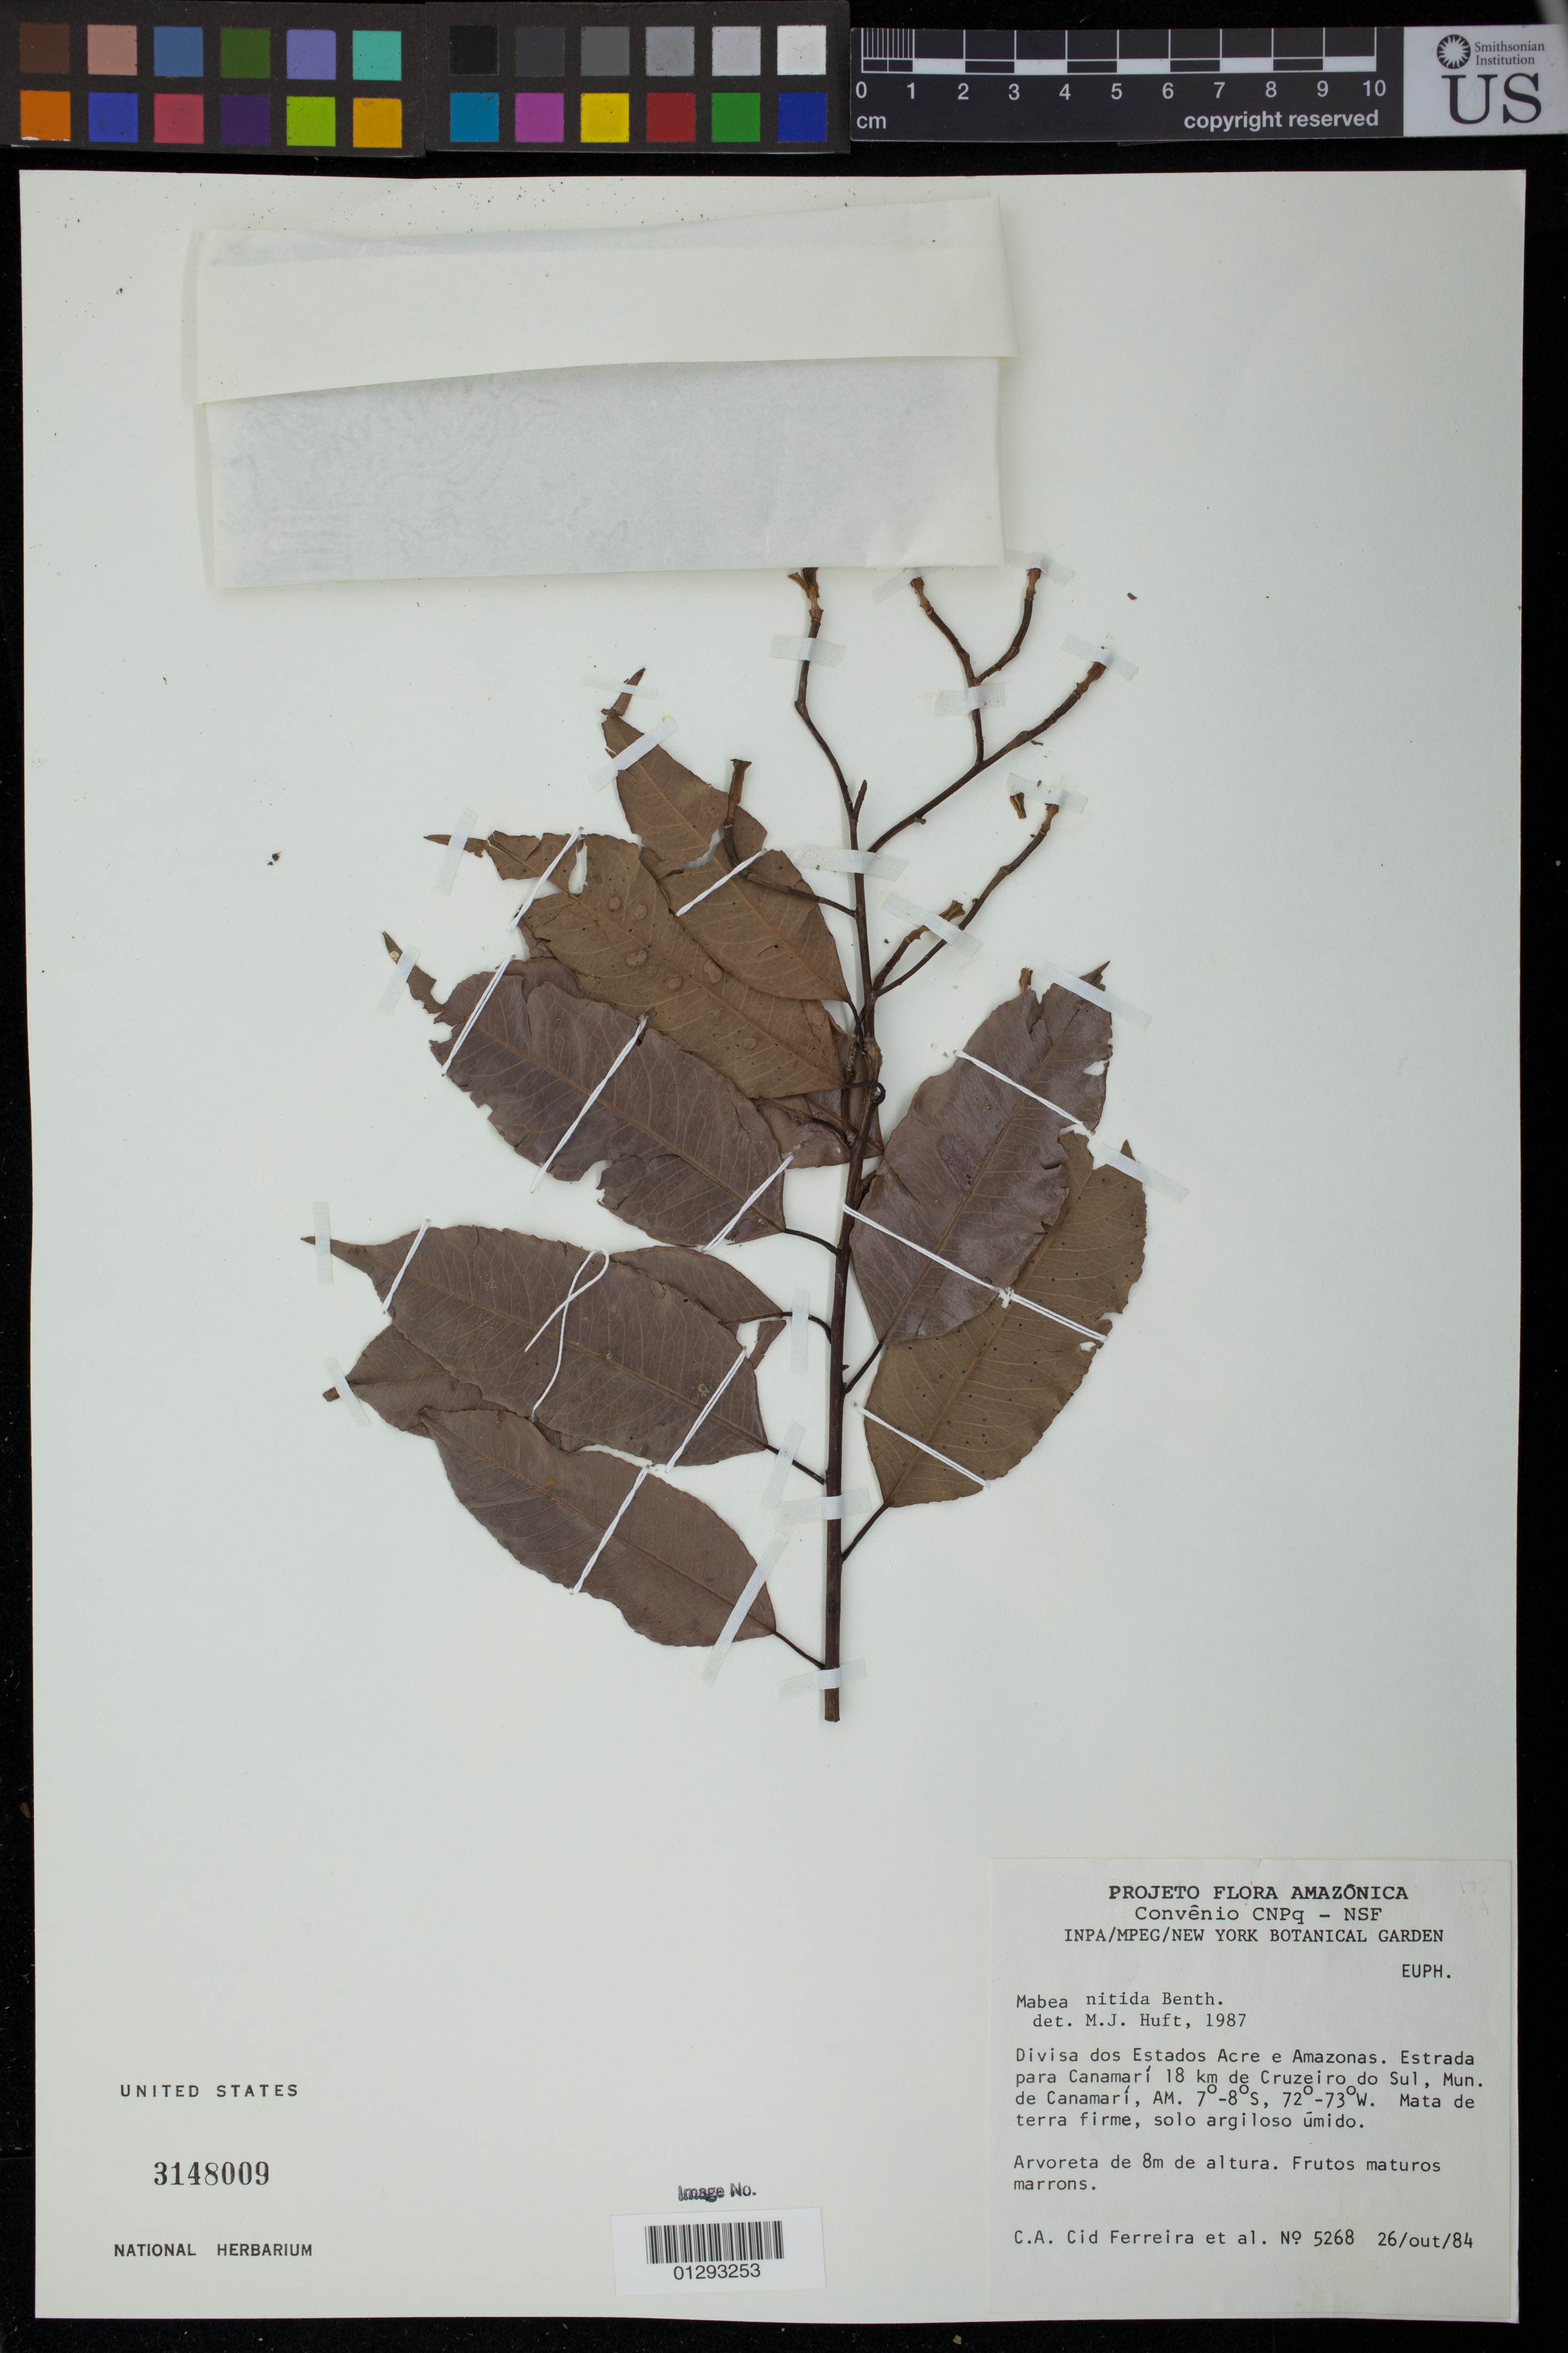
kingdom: Plantae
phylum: Tracheophyta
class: Magnoliopsida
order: Malpighiales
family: Euphorbiaceae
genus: Mabea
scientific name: Mabea nitida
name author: Spruce ex Benth.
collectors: C. A. Cid Ferreira et al.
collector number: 5268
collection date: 1984-10-26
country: Brazil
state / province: Amazonas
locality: Estrada para Canamaro 18 km de Cruzeiro do Sul, Mun. de Canamari